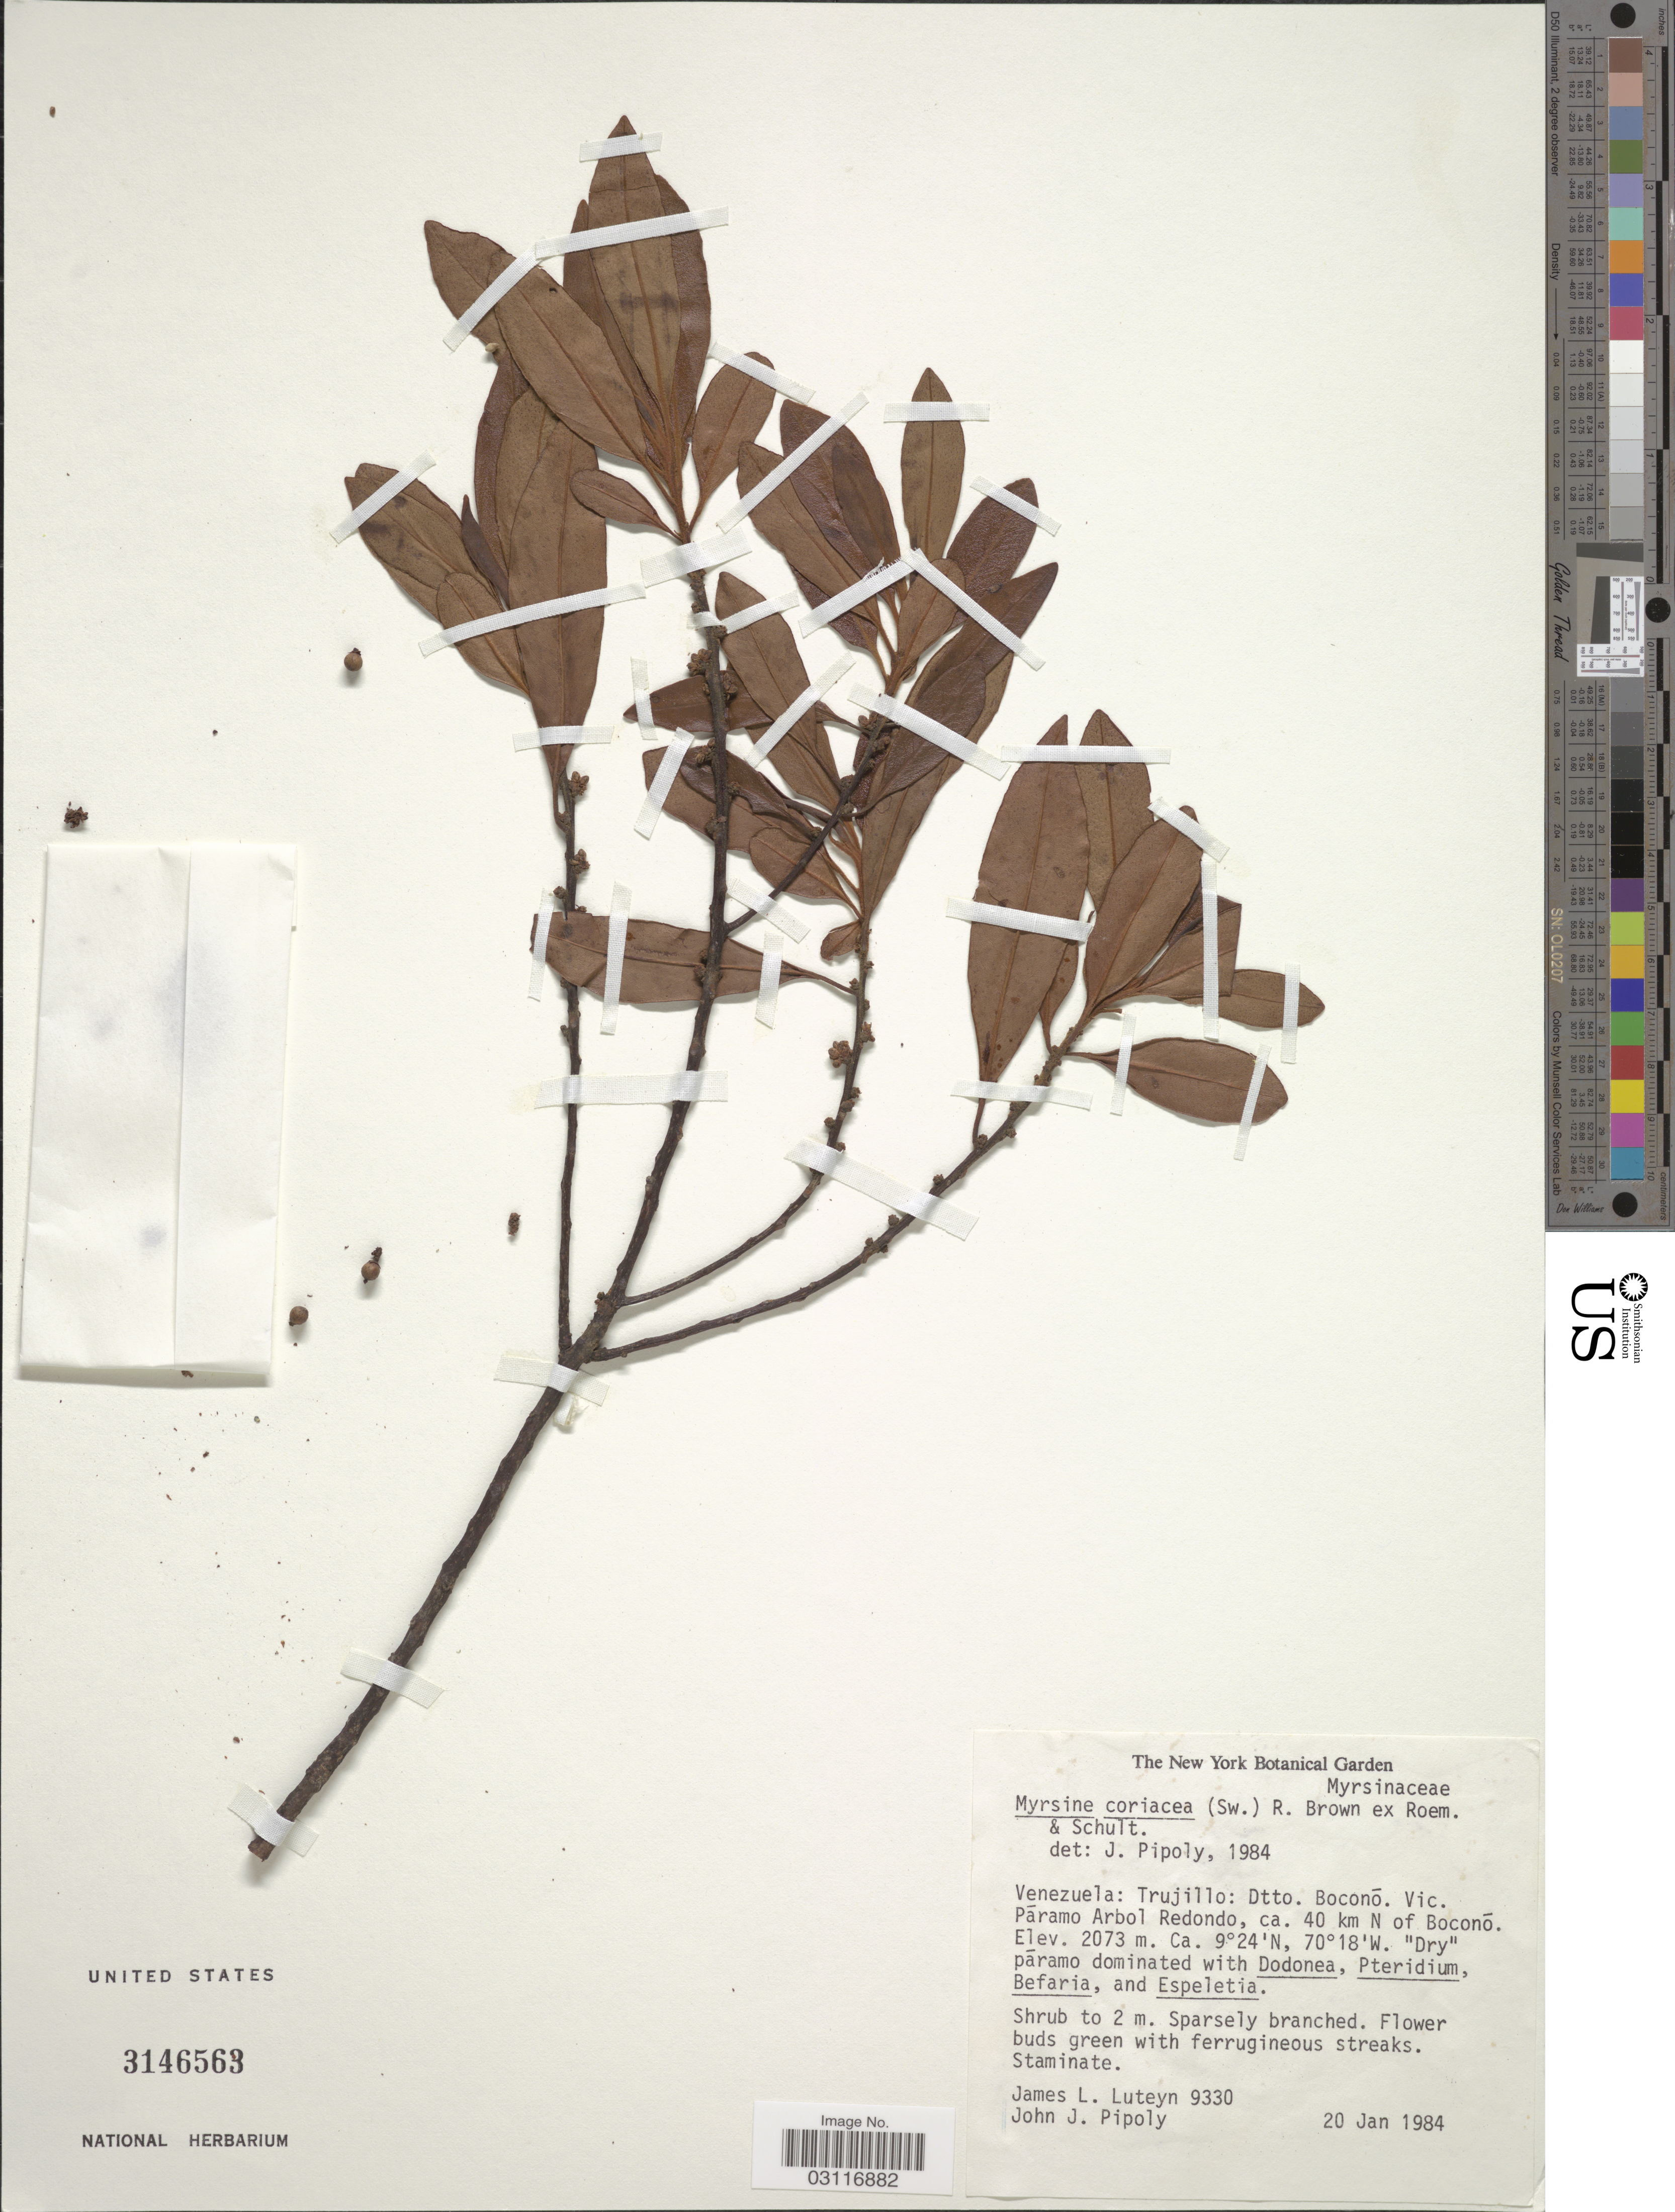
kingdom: Plantae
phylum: Tracheophyta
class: Magnoliopsida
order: Ericales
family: Primulaceae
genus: Myrsine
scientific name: Myrsine coriacea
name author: (Sw.) R. Br. ex Roem. & Schult.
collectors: J. Luteyn & J. J. Pipoly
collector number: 9330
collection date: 1984-01-20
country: Venezuela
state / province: Trujillo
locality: Dtto. Boconó. Vic. Páramo Arbol Redondo, ca. 40 km N of Boconó.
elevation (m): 2073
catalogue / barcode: US 3146563